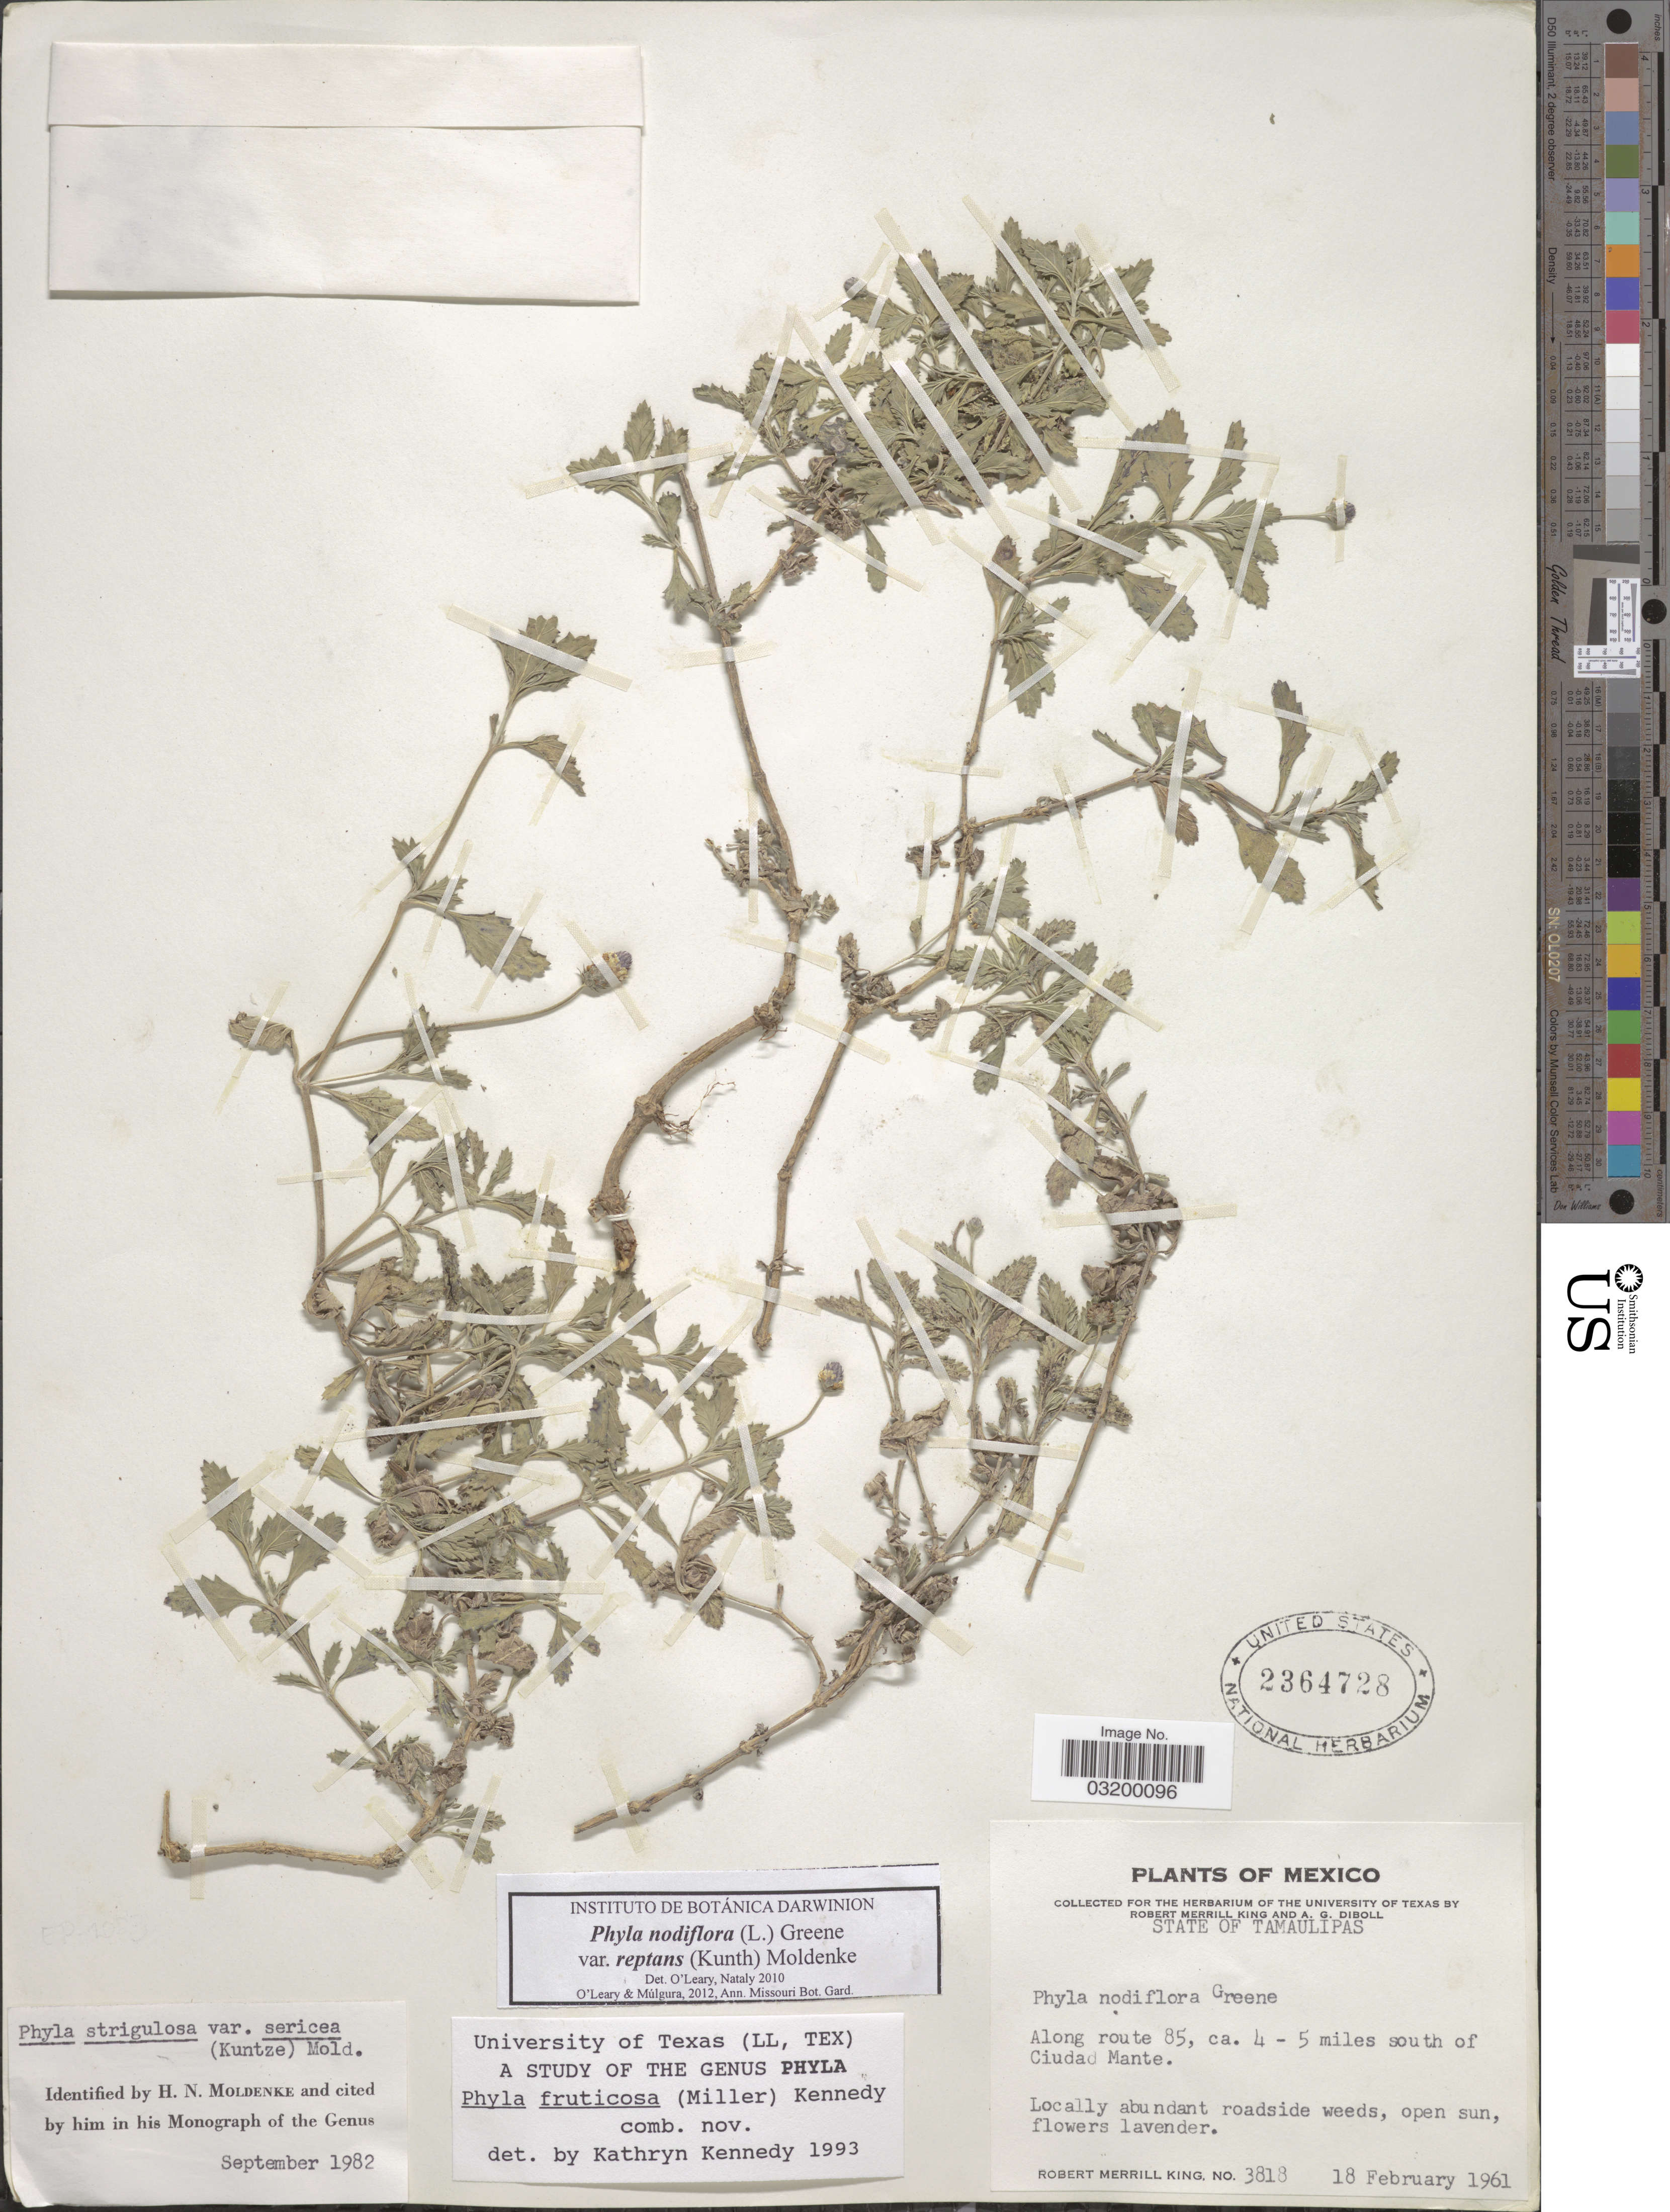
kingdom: Plantae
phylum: Tracheophyta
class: Magnoliopsida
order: Lamiales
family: Verbenaceae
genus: Phyla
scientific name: Phyla nodiflora var. reptans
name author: (Kunth) Moldenke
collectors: R. M. King & A. Diboll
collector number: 3818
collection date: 1961-02-18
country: Mexico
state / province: Tamaulipas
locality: Along route 85, ca. 4 - 5 miles south of Ciudad Mante.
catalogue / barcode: US 2364728